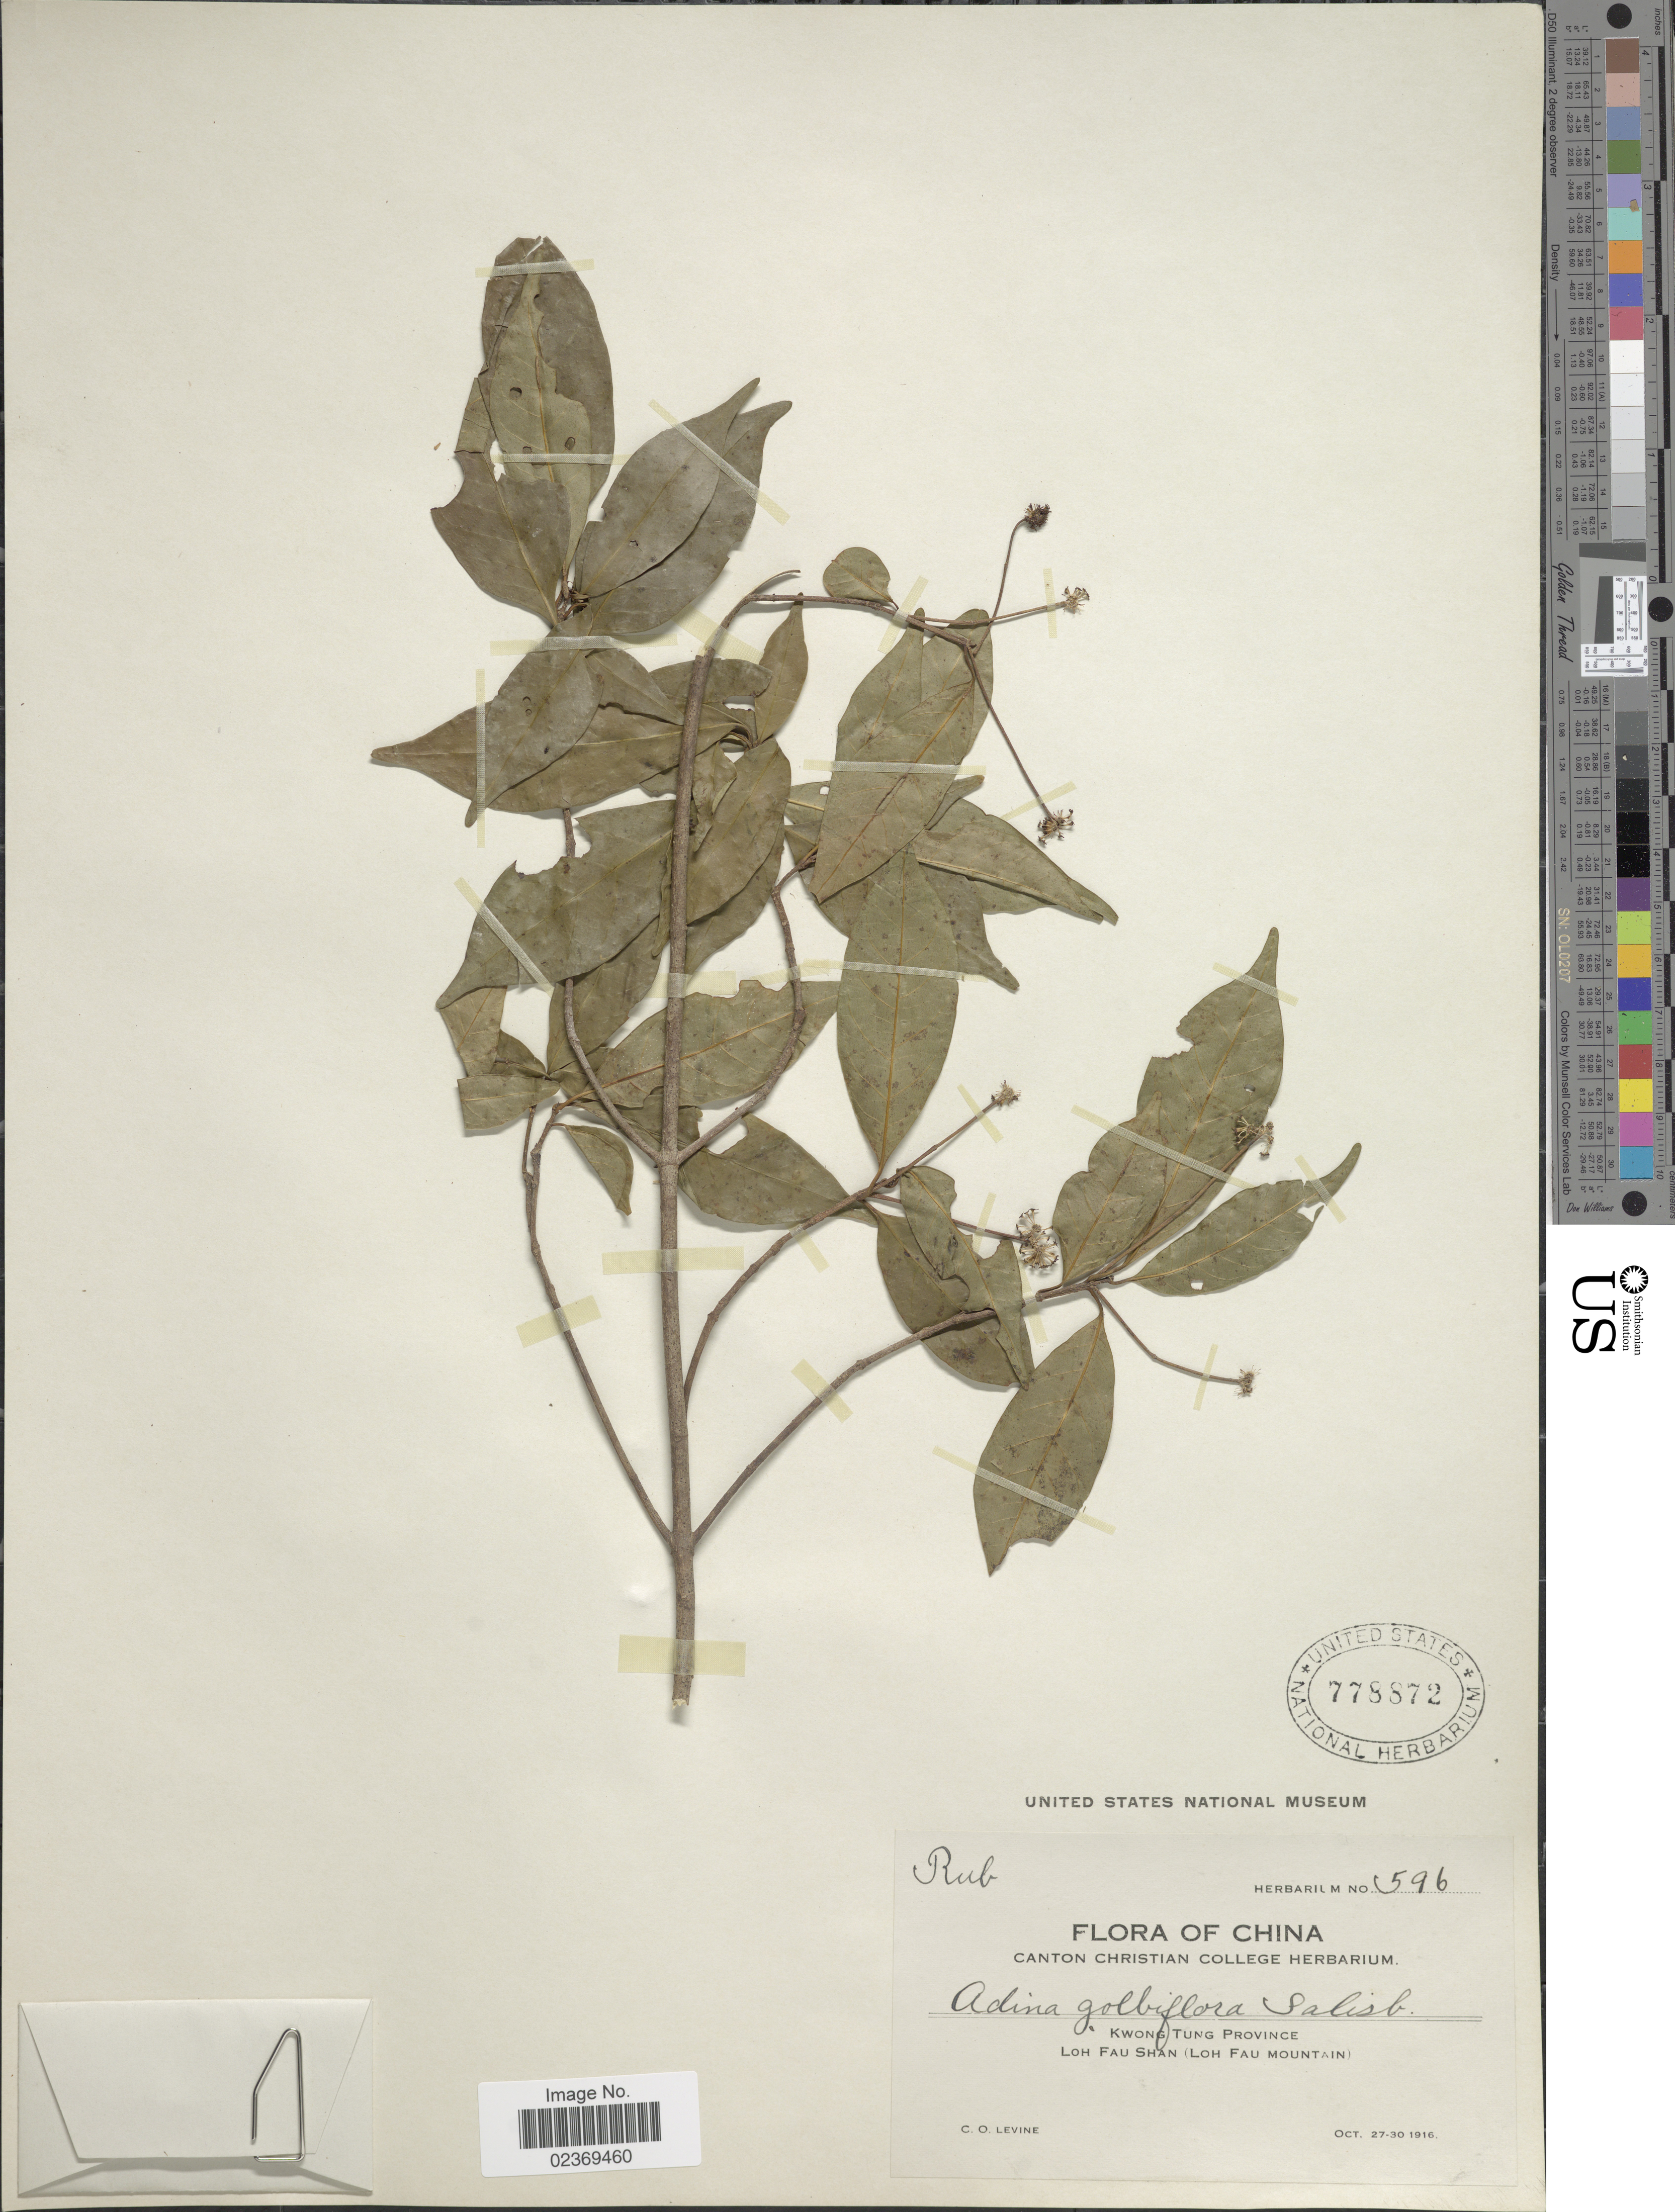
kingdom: Plantae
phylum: Tracheophyta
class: Magnoliopsida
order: Gentianales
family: Rubiaceae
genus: Adina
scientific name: Adina pilulifera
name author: (Lam.) Franch. & Drake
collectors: C. O. Levine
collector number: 596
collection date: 1916-10-27/1916-10-30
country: China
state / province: Guangdong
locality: Kwong Tung Province, Loh Fau Shan (Loh Fau Mountain).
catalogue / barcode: US 778872